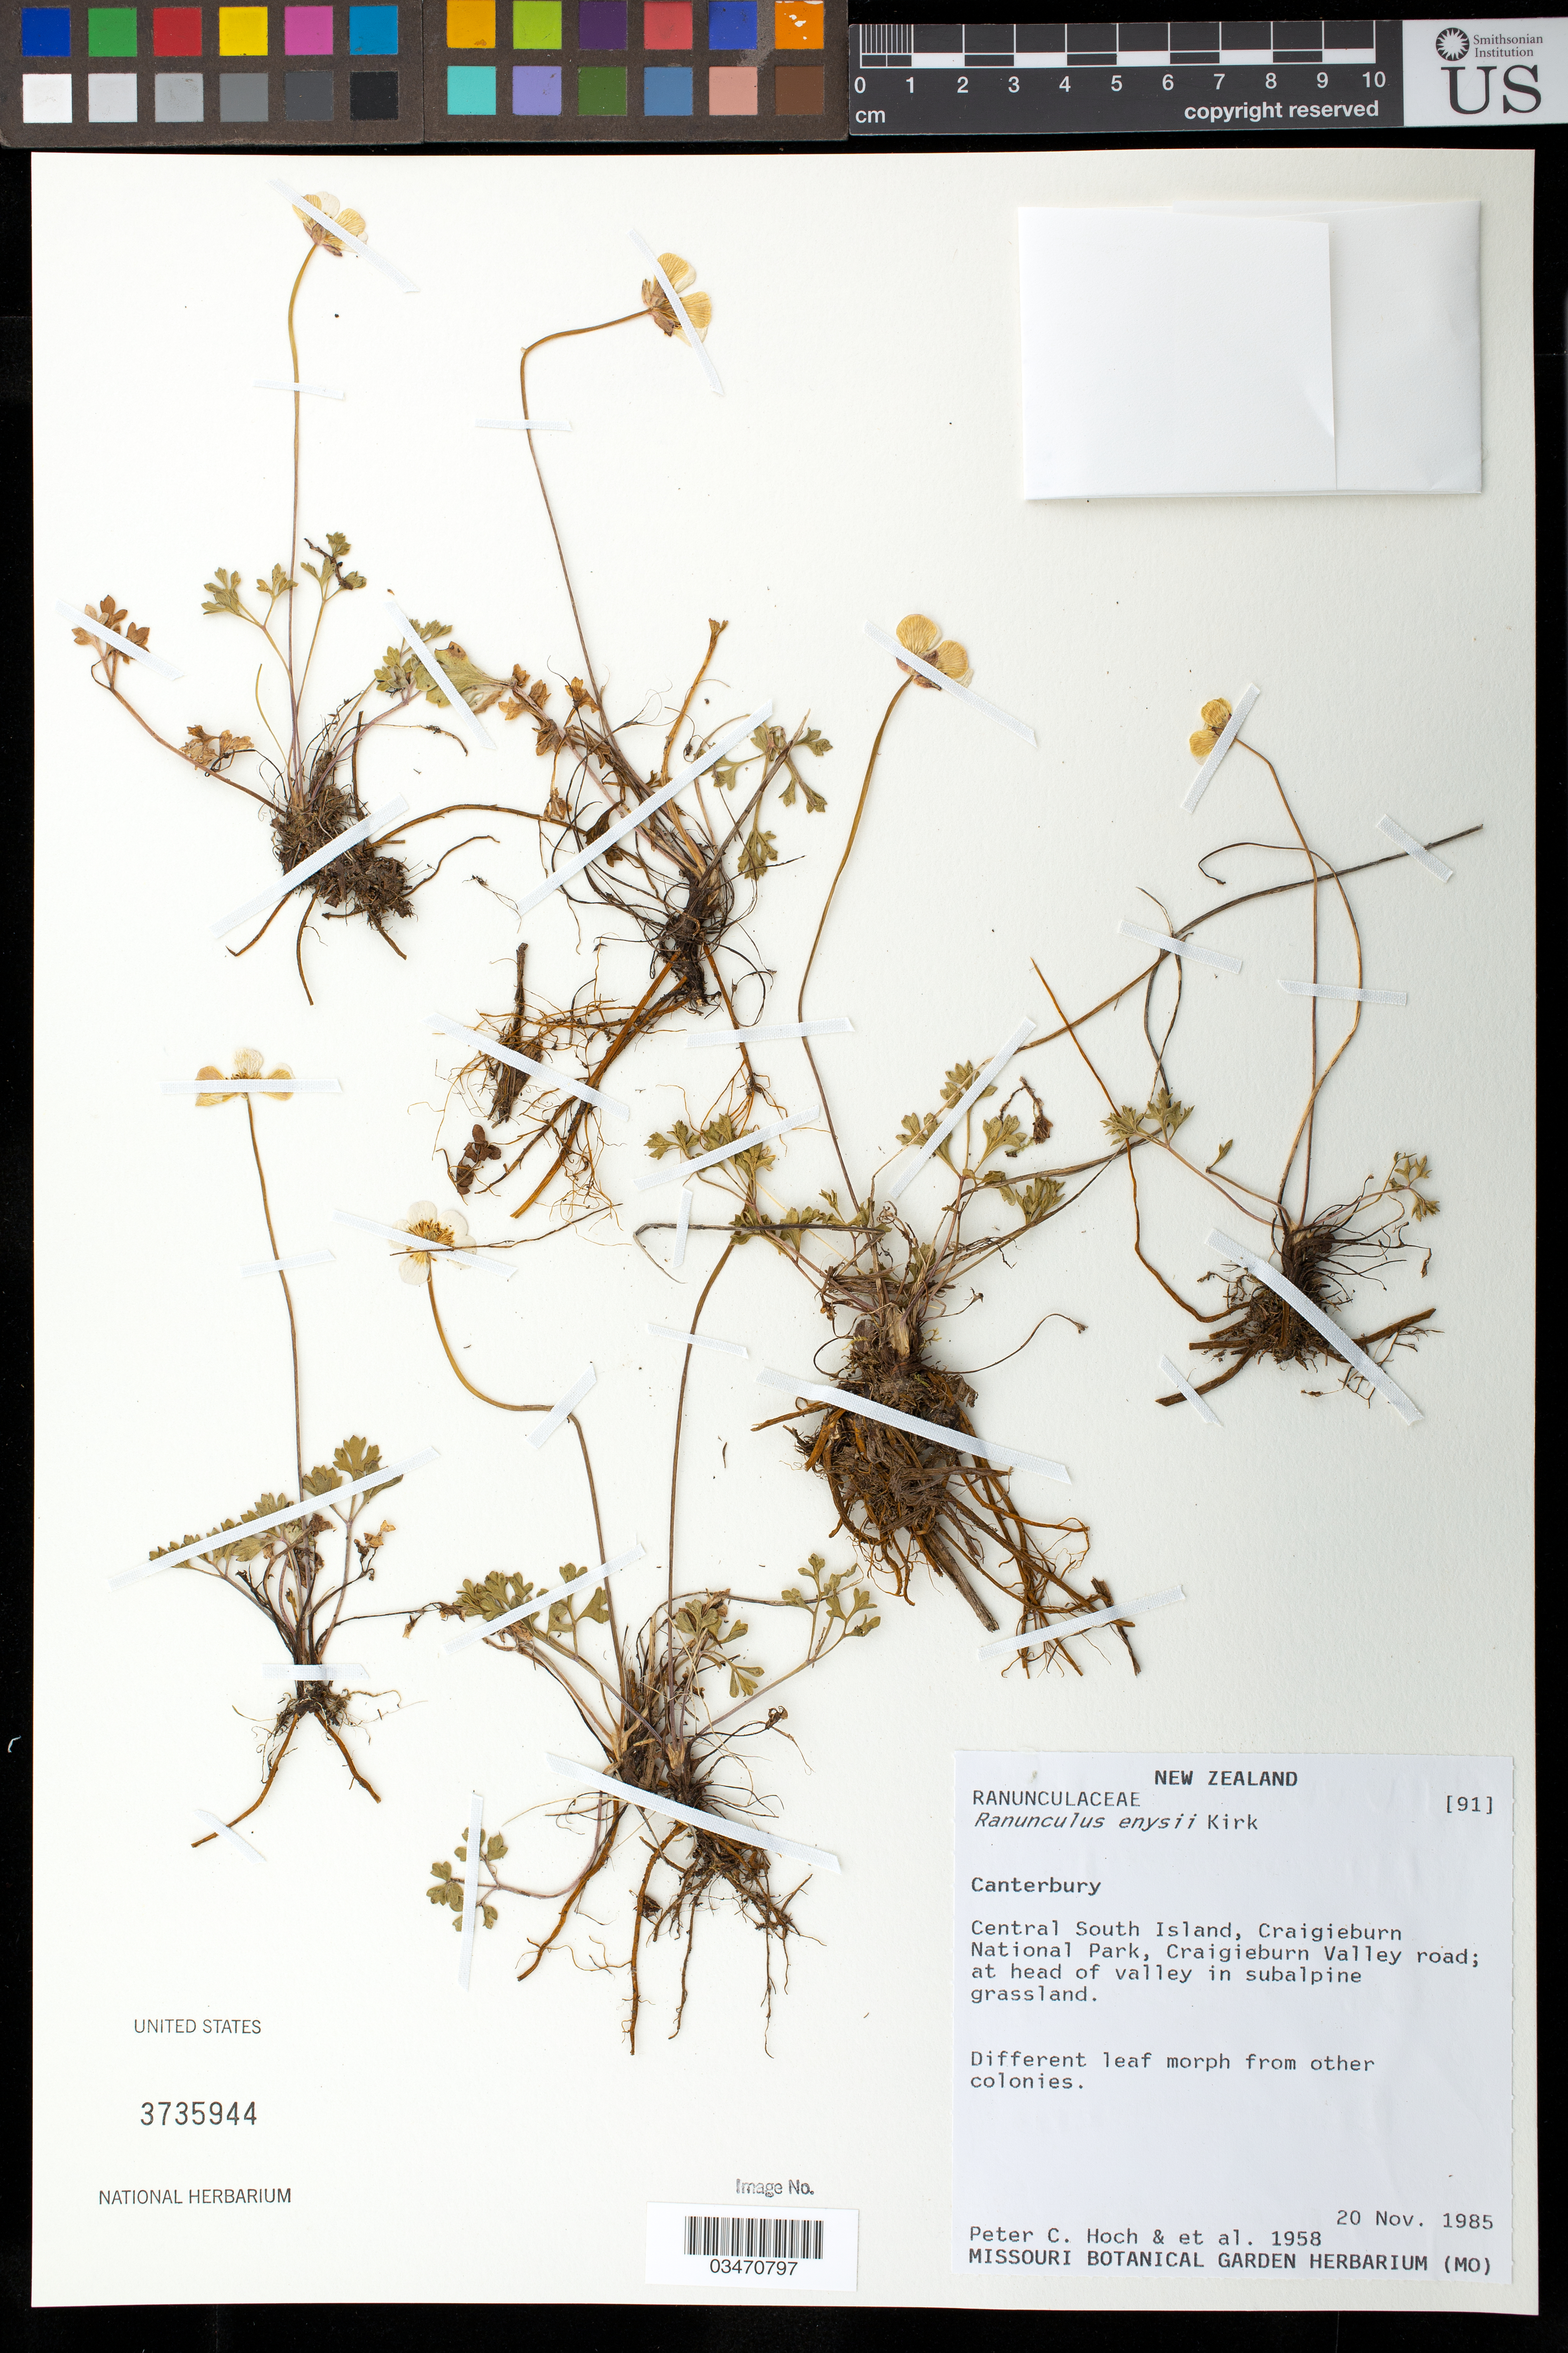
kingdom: Plantae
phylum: Tracheophyta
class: Magnoliopsida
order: Ranunculales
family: Ranunculaceae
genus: Ranunculus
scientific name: Ranunculus enysii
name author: Kirk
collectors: P. C. Hoch & et al.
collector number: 1958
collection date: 1985-11-20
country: New Zealand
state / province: Canterbury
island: South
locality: Central South Island, Porter Porters pass up Foggy Peak (N of road).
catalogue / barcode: US 3735944